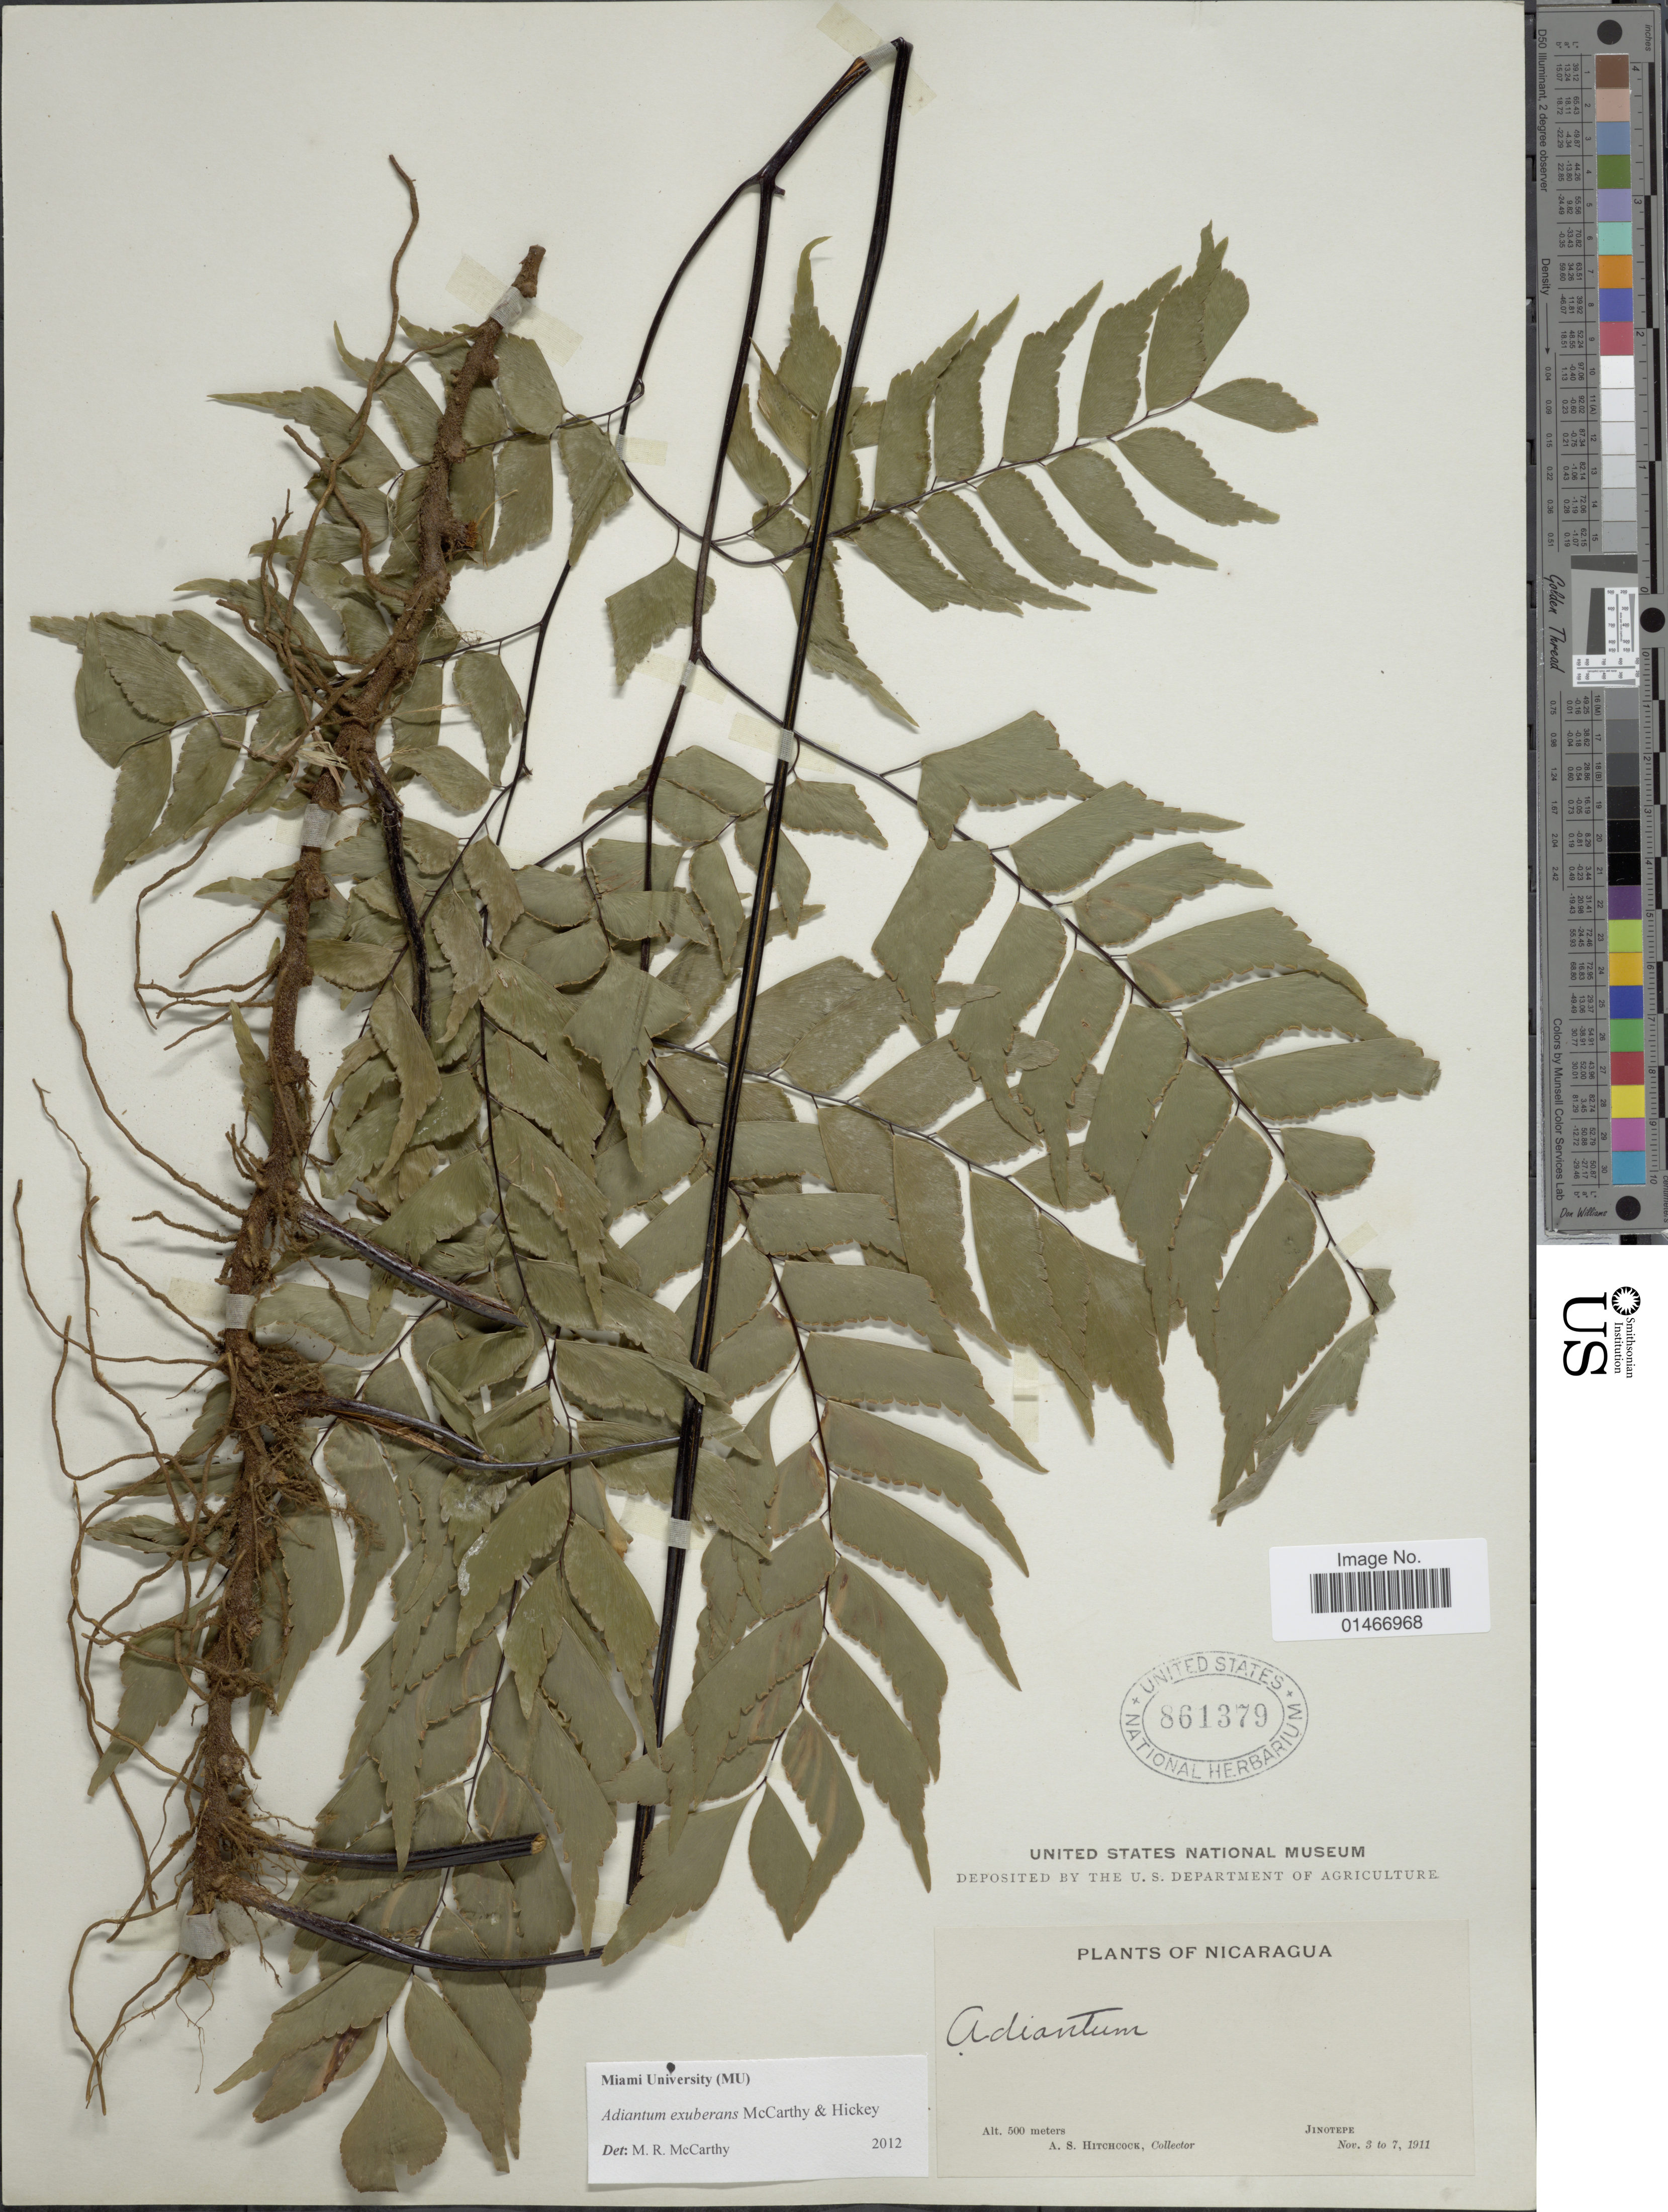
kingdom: Plantae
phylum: Tracheophyta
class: Polypodiopsida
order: Polypodiales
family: Pteridaceae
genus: Adiantum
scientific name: Adiantum exuberans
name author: M.R. McCarthy & Hickey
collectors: A. S. Hitchcock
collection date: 1911-11-03/1911-11-07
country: Nicaragua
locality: Jinotepe.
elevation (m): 500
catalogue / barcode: US 861379